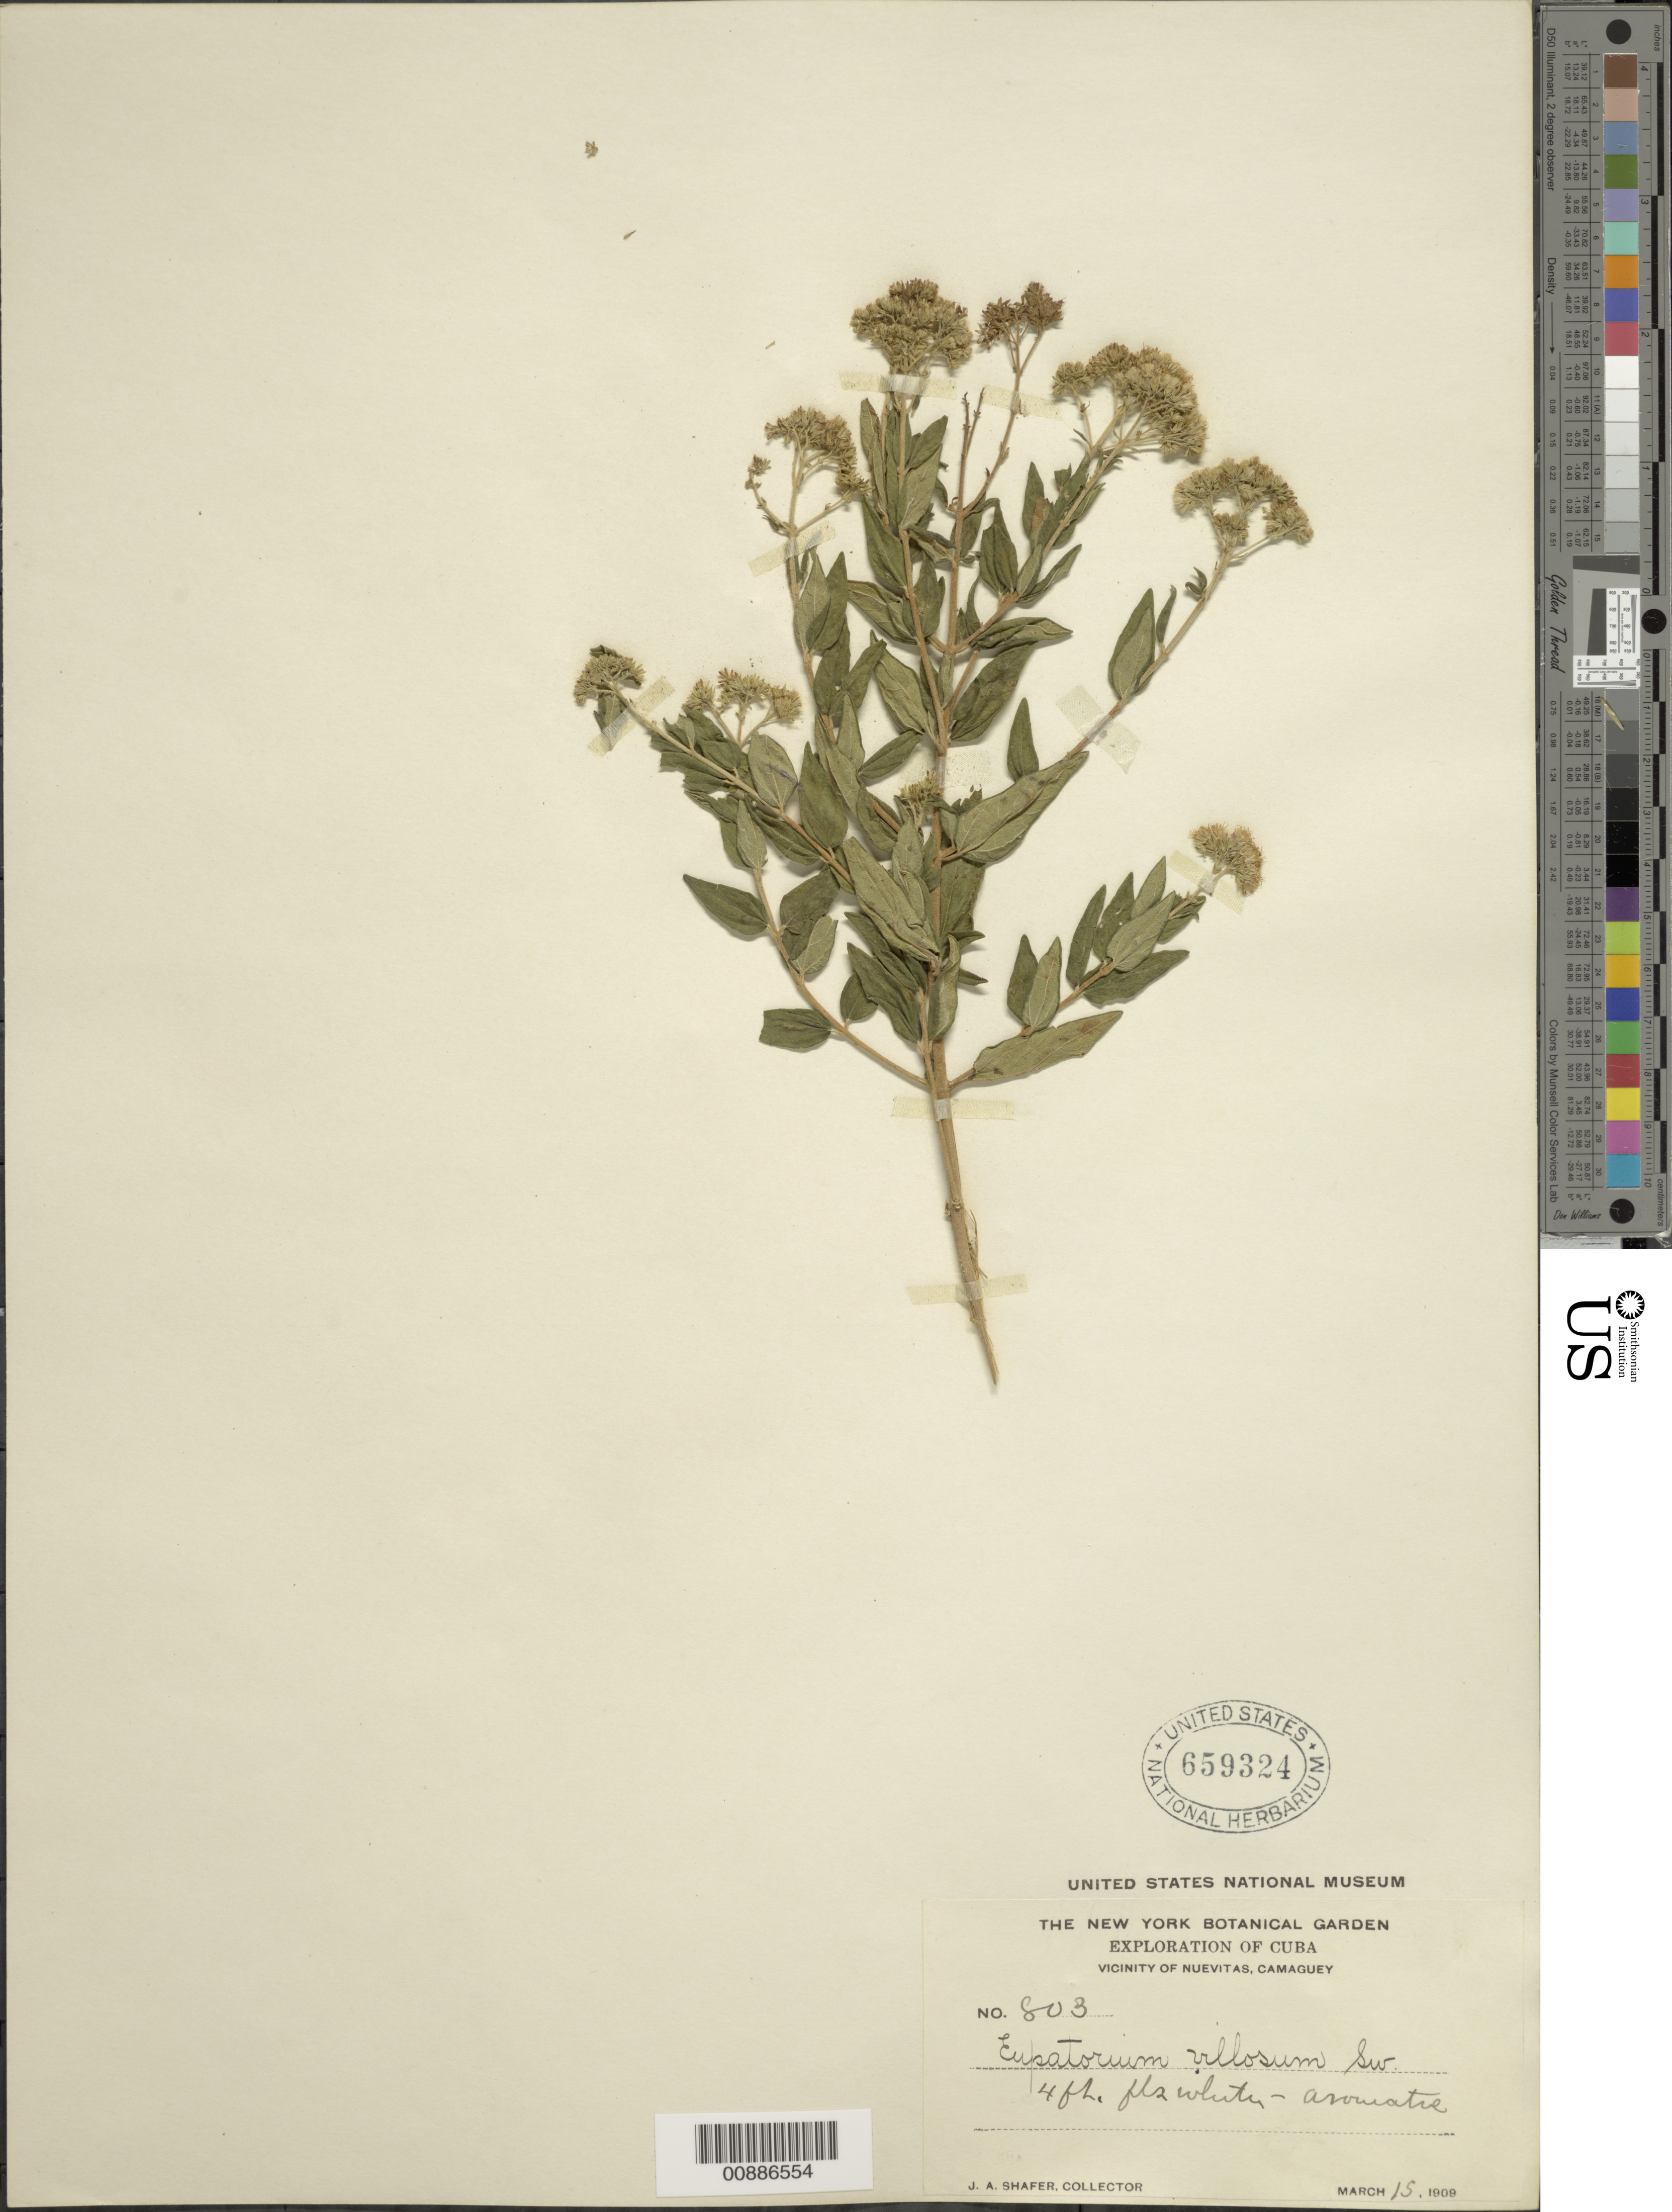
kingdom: Plantae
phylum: Tracheophyta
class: Magnoliopsida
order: Asterales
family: Asteraceae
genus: Koanophyllon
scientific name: Koanophyllon villosum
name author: (Sw.) R.M. King & H. Rob.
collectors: J. A. Shafer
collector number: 803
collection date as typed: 15 Mar 1909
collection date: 1909-03-15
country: Cuba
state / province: Camaguey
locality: Vicinity of Nuevitas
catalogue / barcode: US 659324